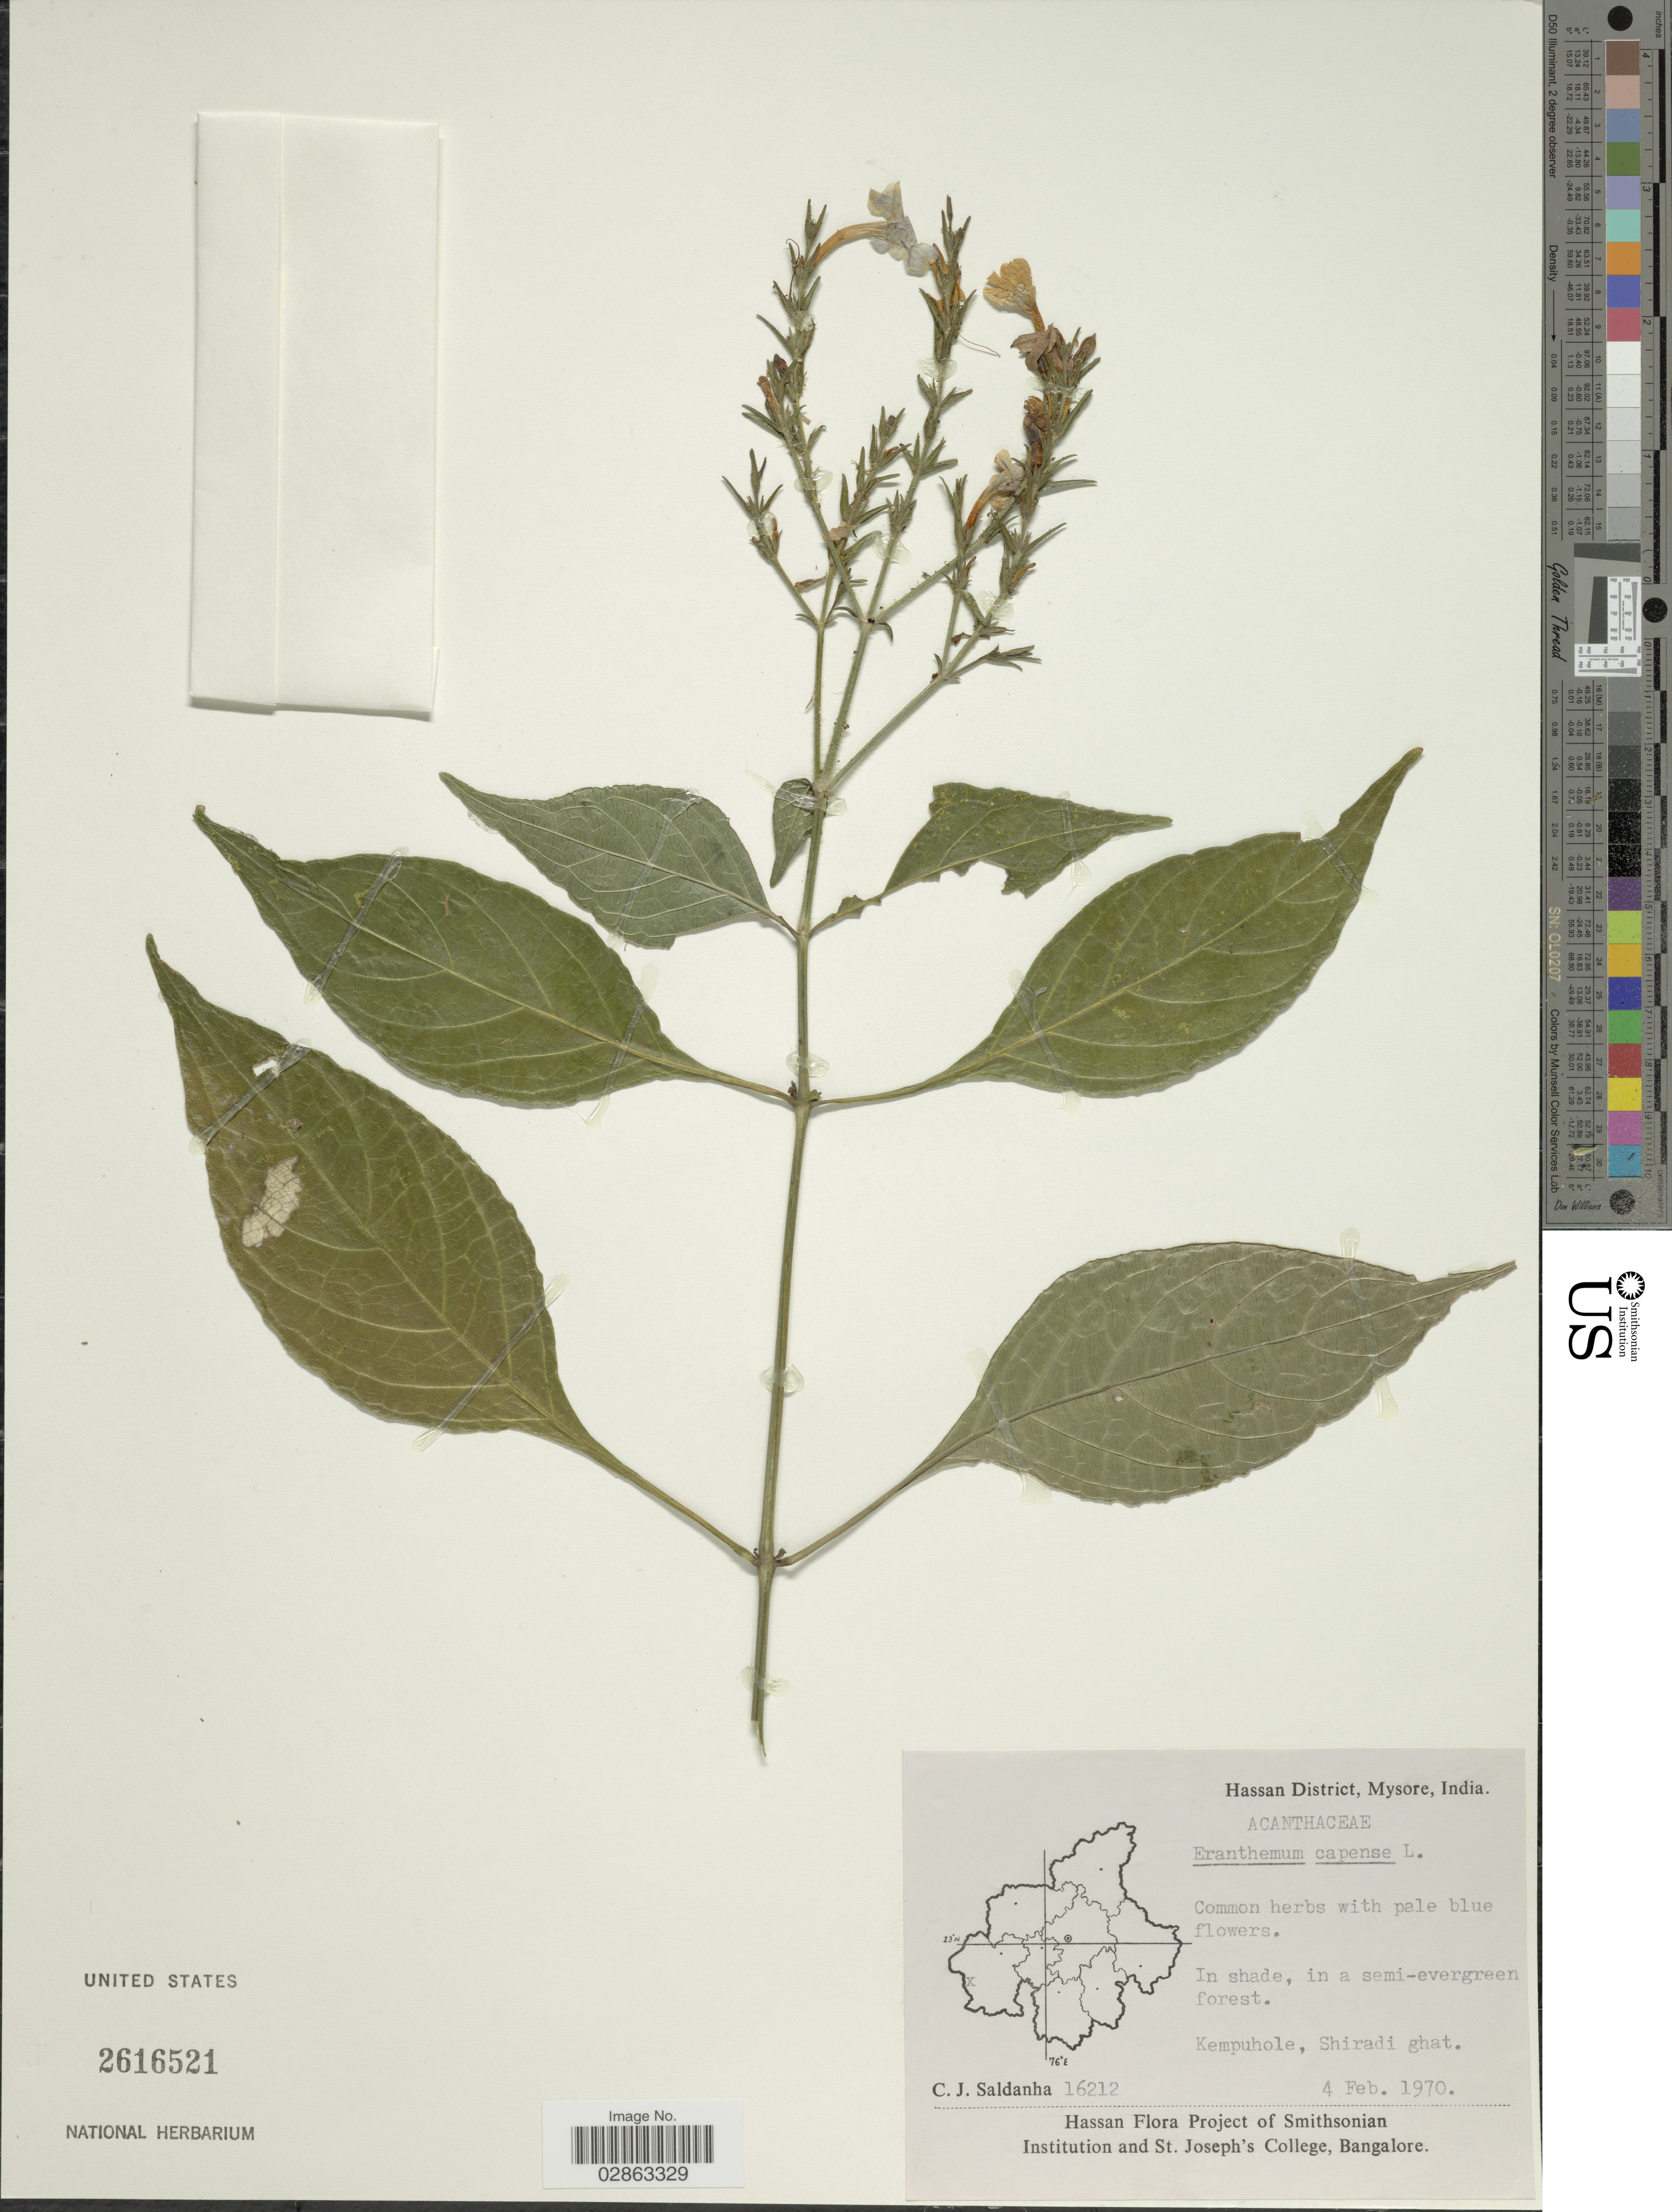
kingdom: Plantae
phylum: Tracheophyta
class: Magnoliopsida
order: Lamiales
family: Acanthaceae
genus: Eranthemum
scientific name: Eranthemum capense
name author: L.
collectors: C. J. Saldanha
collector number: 16212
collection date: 1970-02-04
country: India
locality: Hassan District, Mysore. Kempuhole, Shiradi ghat.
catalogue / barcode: US 2616521